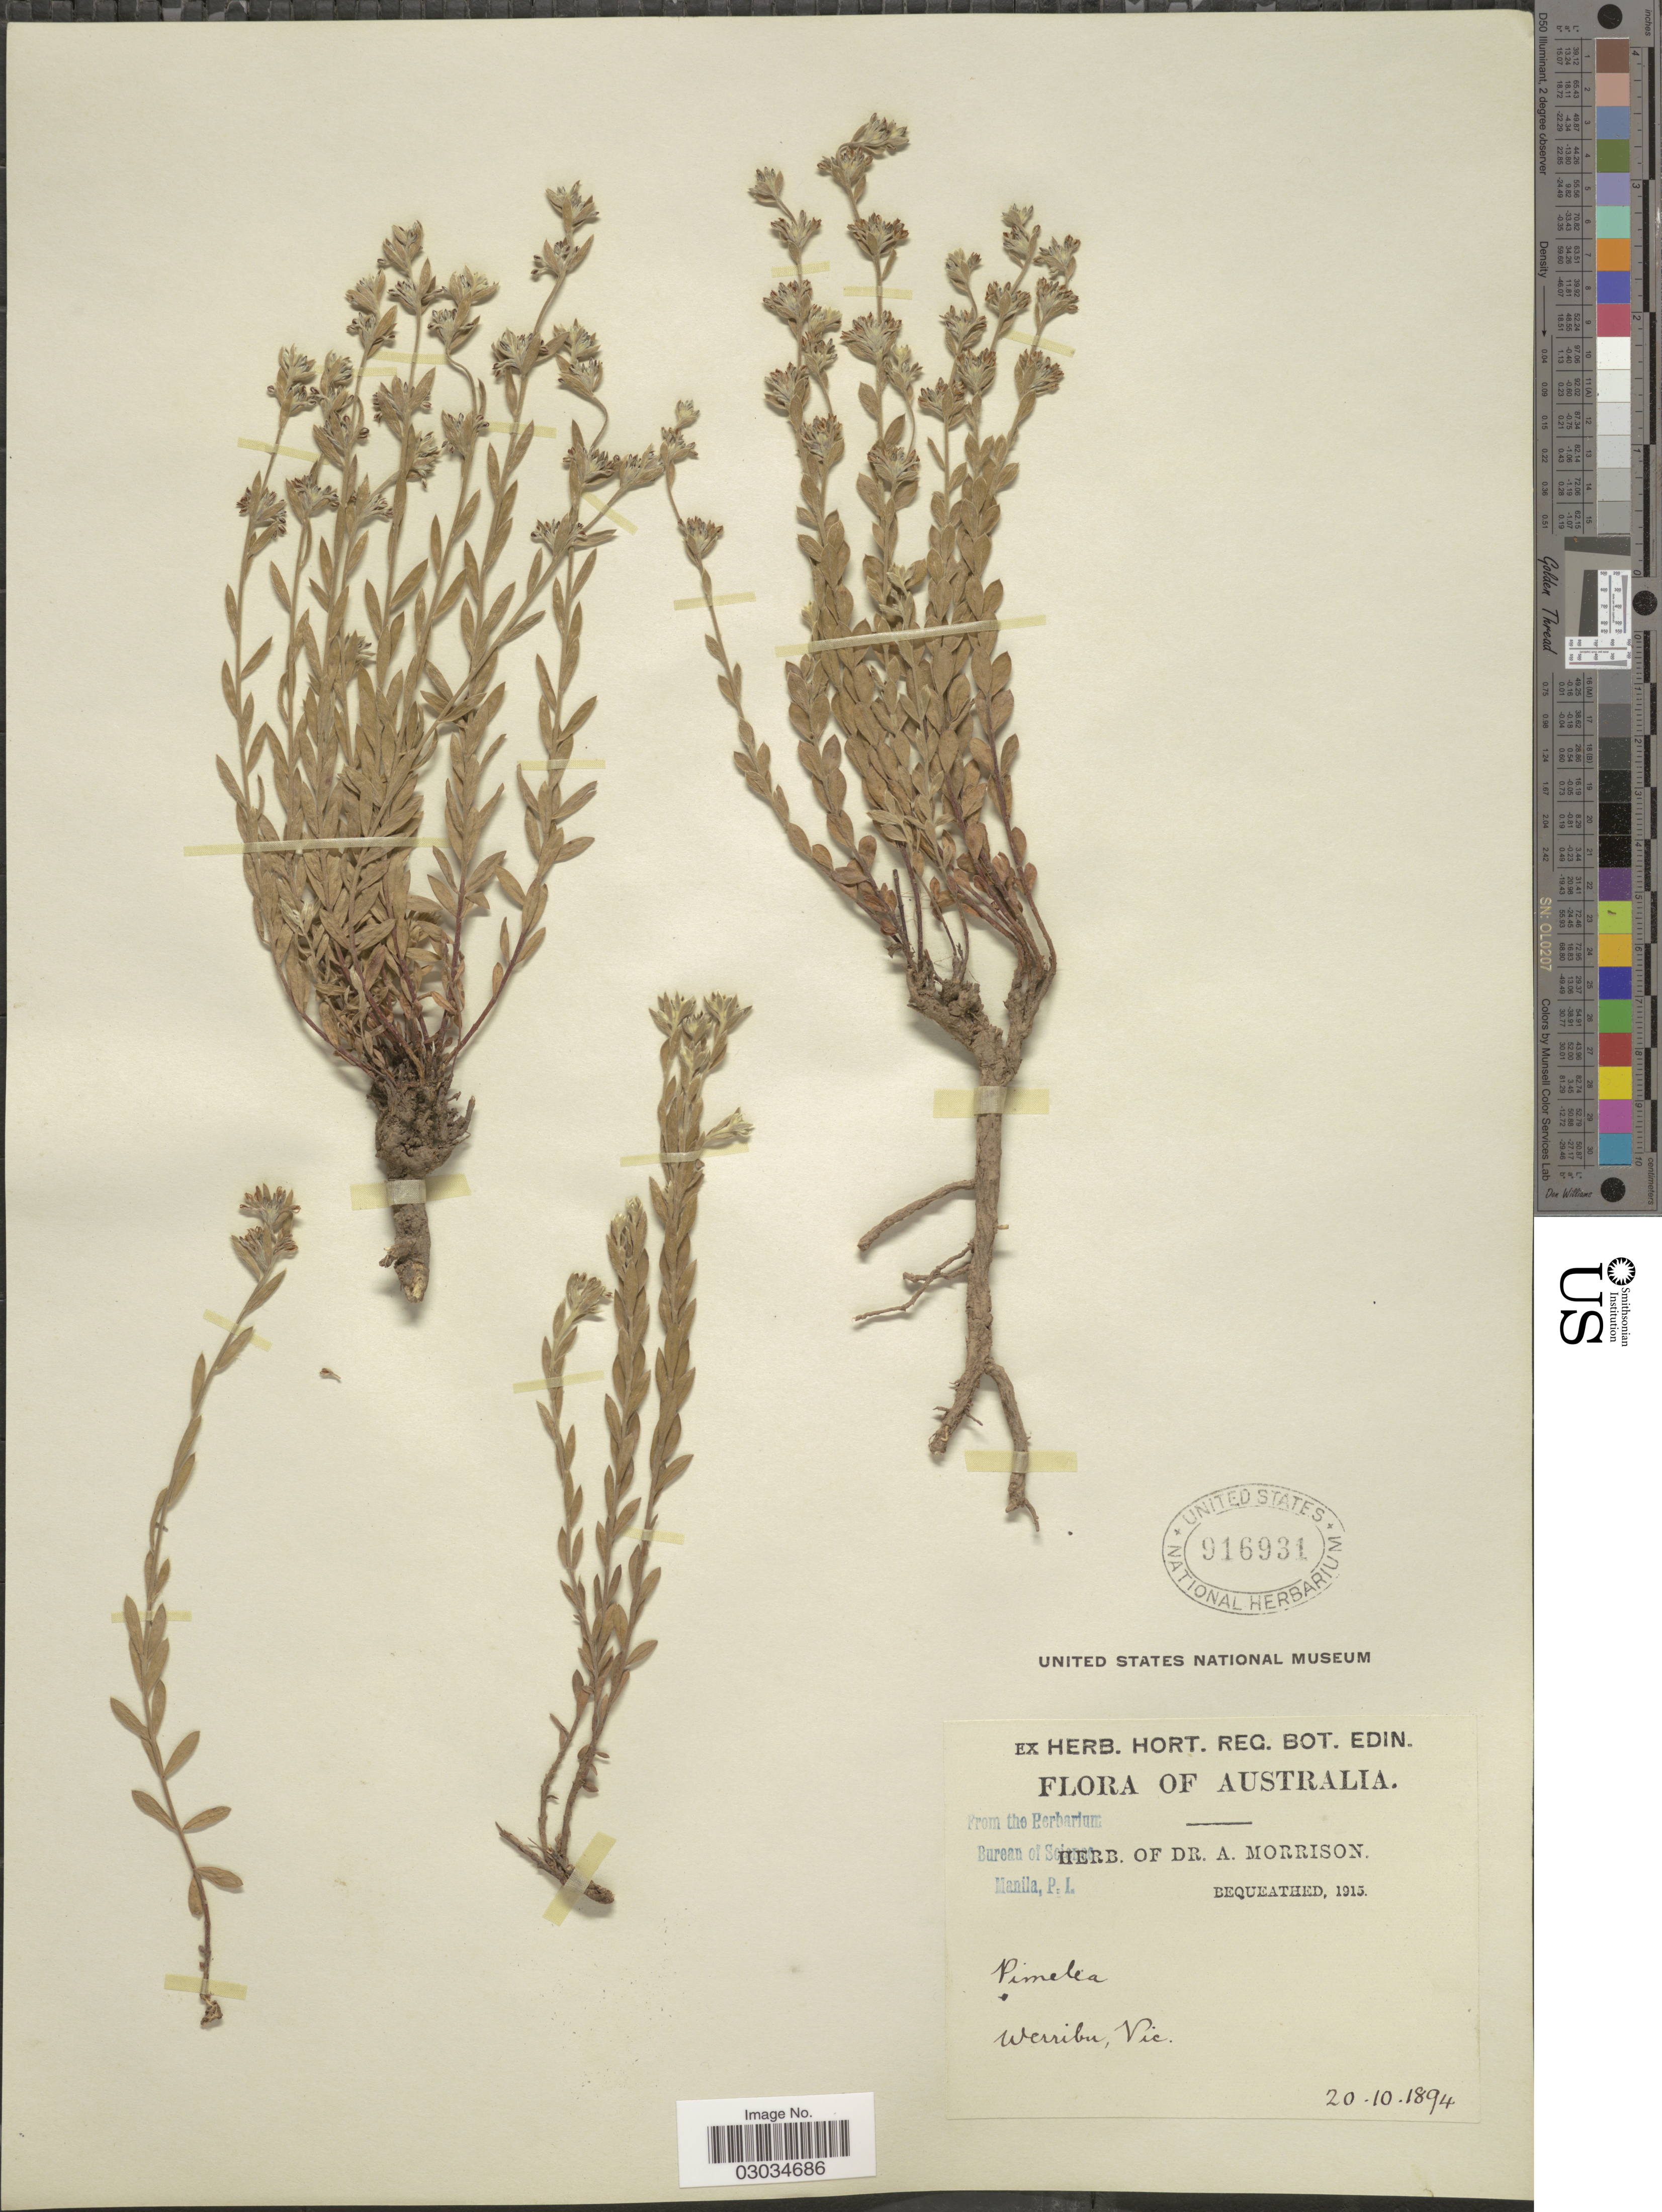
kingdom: Plantae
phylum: Tracheophyta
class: Magnoliopsida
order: Malvales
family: Thymelaeaceae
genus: Pimelea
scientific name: Pimelea sp.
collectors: ex herb. Dr. A. Morrison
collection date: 1894-10-20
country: Australia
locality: Werribu, Vic.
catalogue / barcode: US 916931